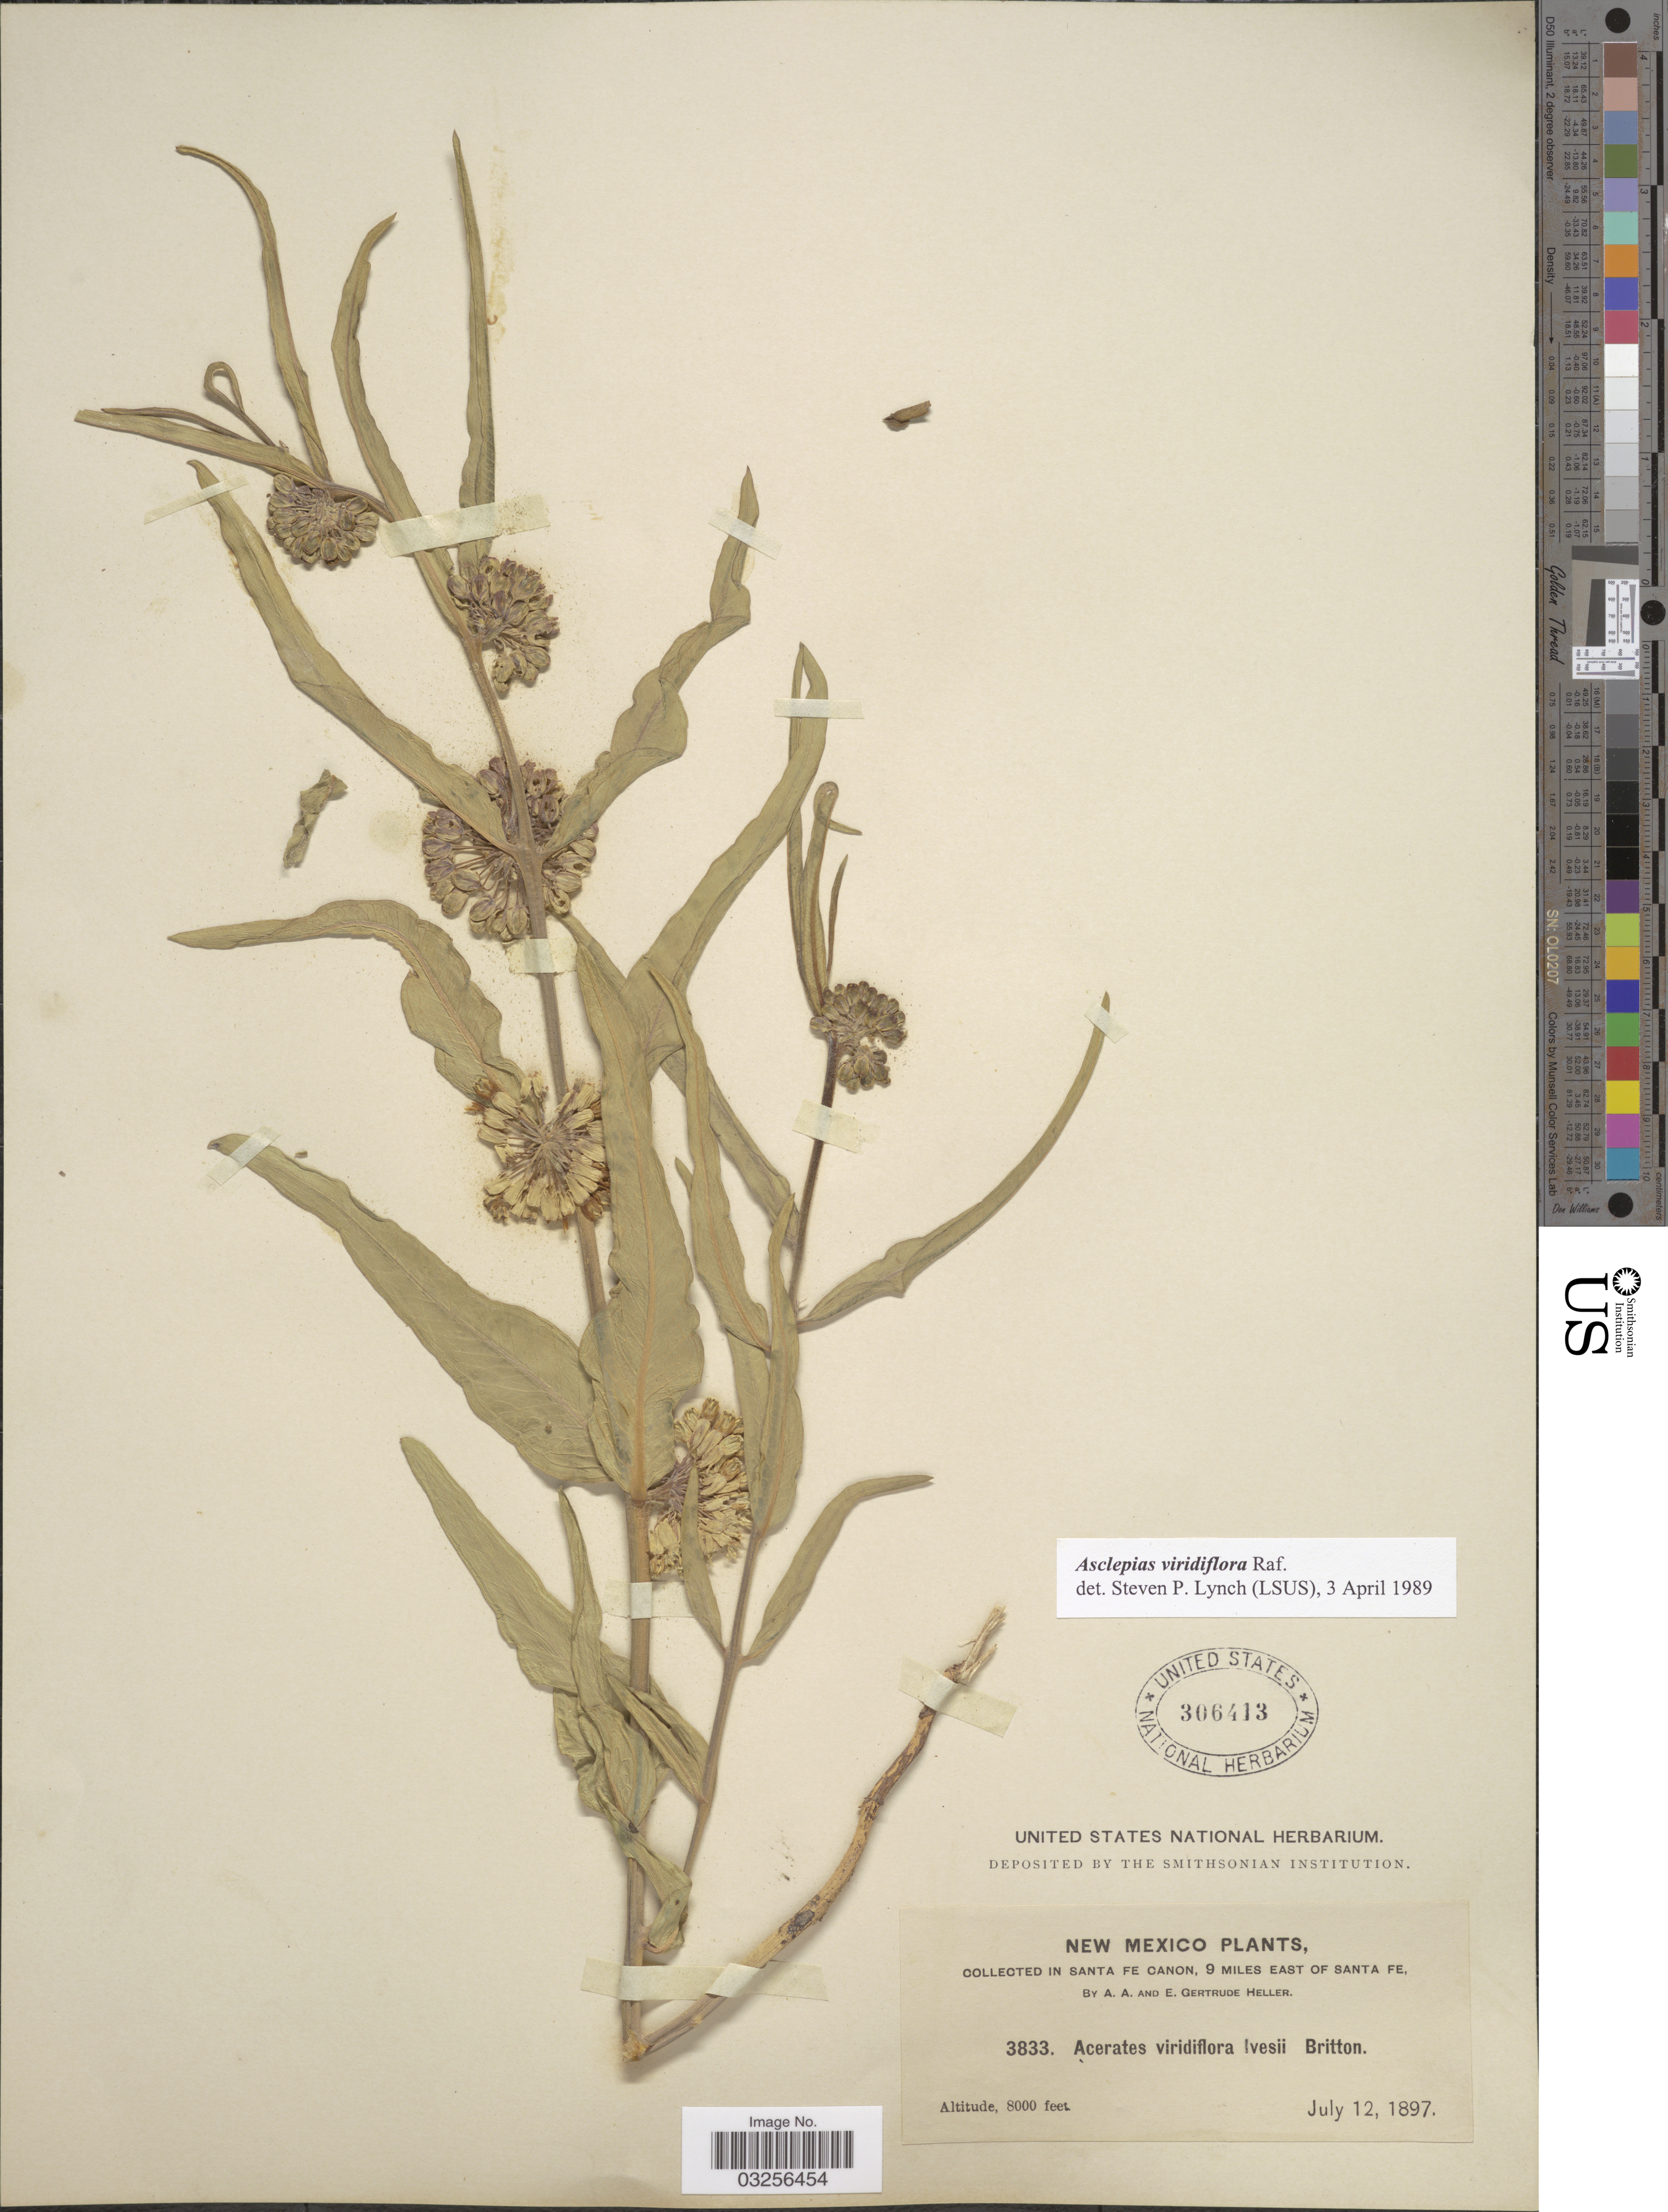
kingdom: Plantae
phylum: Tracheophyta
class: Magnoliopsida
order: Gentianales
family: Apocynaceae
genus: Asclepias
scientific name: Asclepias viridiflora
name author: Raf.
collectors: A. A. Heller & E. G. Heller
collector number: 3833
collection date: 1897-07-12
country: United States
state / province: New Mexico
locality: In Santa Fe Canon, 9 miles East of Santa Fe.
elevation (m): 2438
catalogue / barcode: US 306413